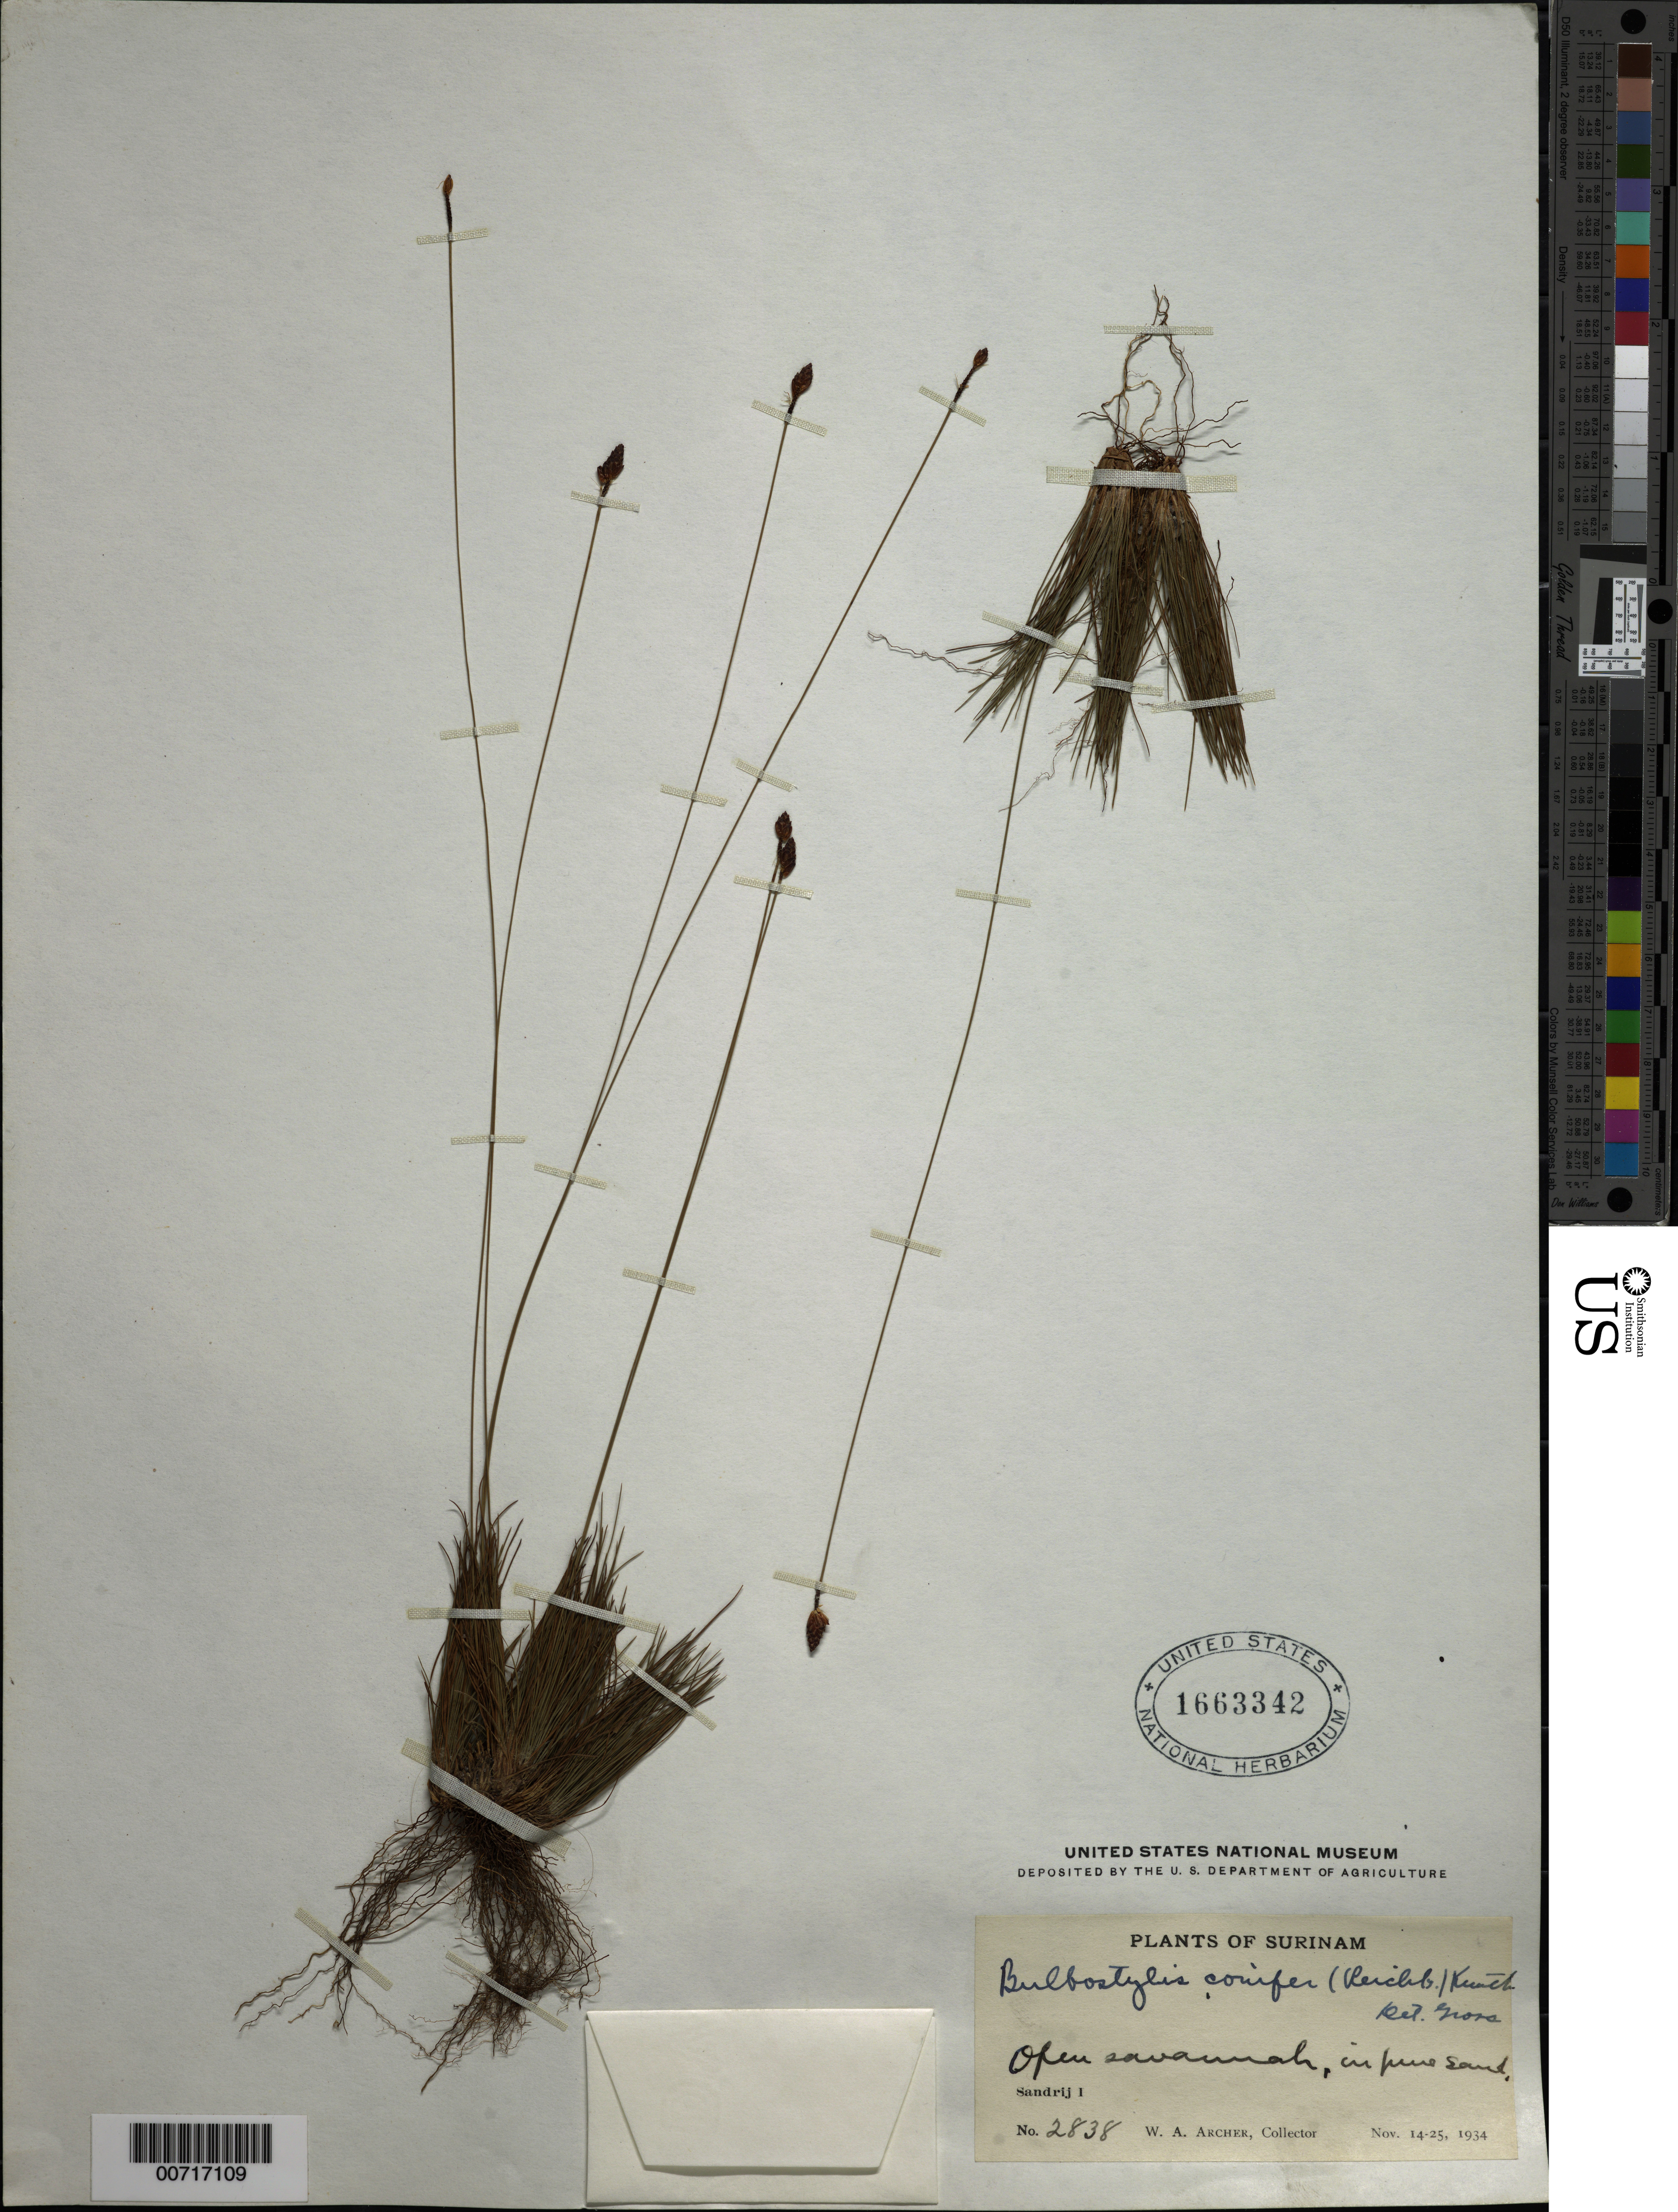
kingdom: Plantae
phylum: Tracheophyta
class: Liliopsida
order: Poales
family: Cyperaceae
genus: Bulbostylis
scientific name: Bulbostylis conifera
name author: (Kunth) C.B. Clarke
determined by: Strong, M. T., (US), Smithsonian Institution - National Museum of Natural History (UNITED STATES)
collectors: W. A. Archer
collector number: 2838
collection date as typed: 14-Nov-34 to 25-Nov-34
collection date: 1934-11-14/1934-11-25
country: Suriname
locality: Zanderij I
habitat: Open savanna, in pure sand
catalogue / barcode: US 1663342